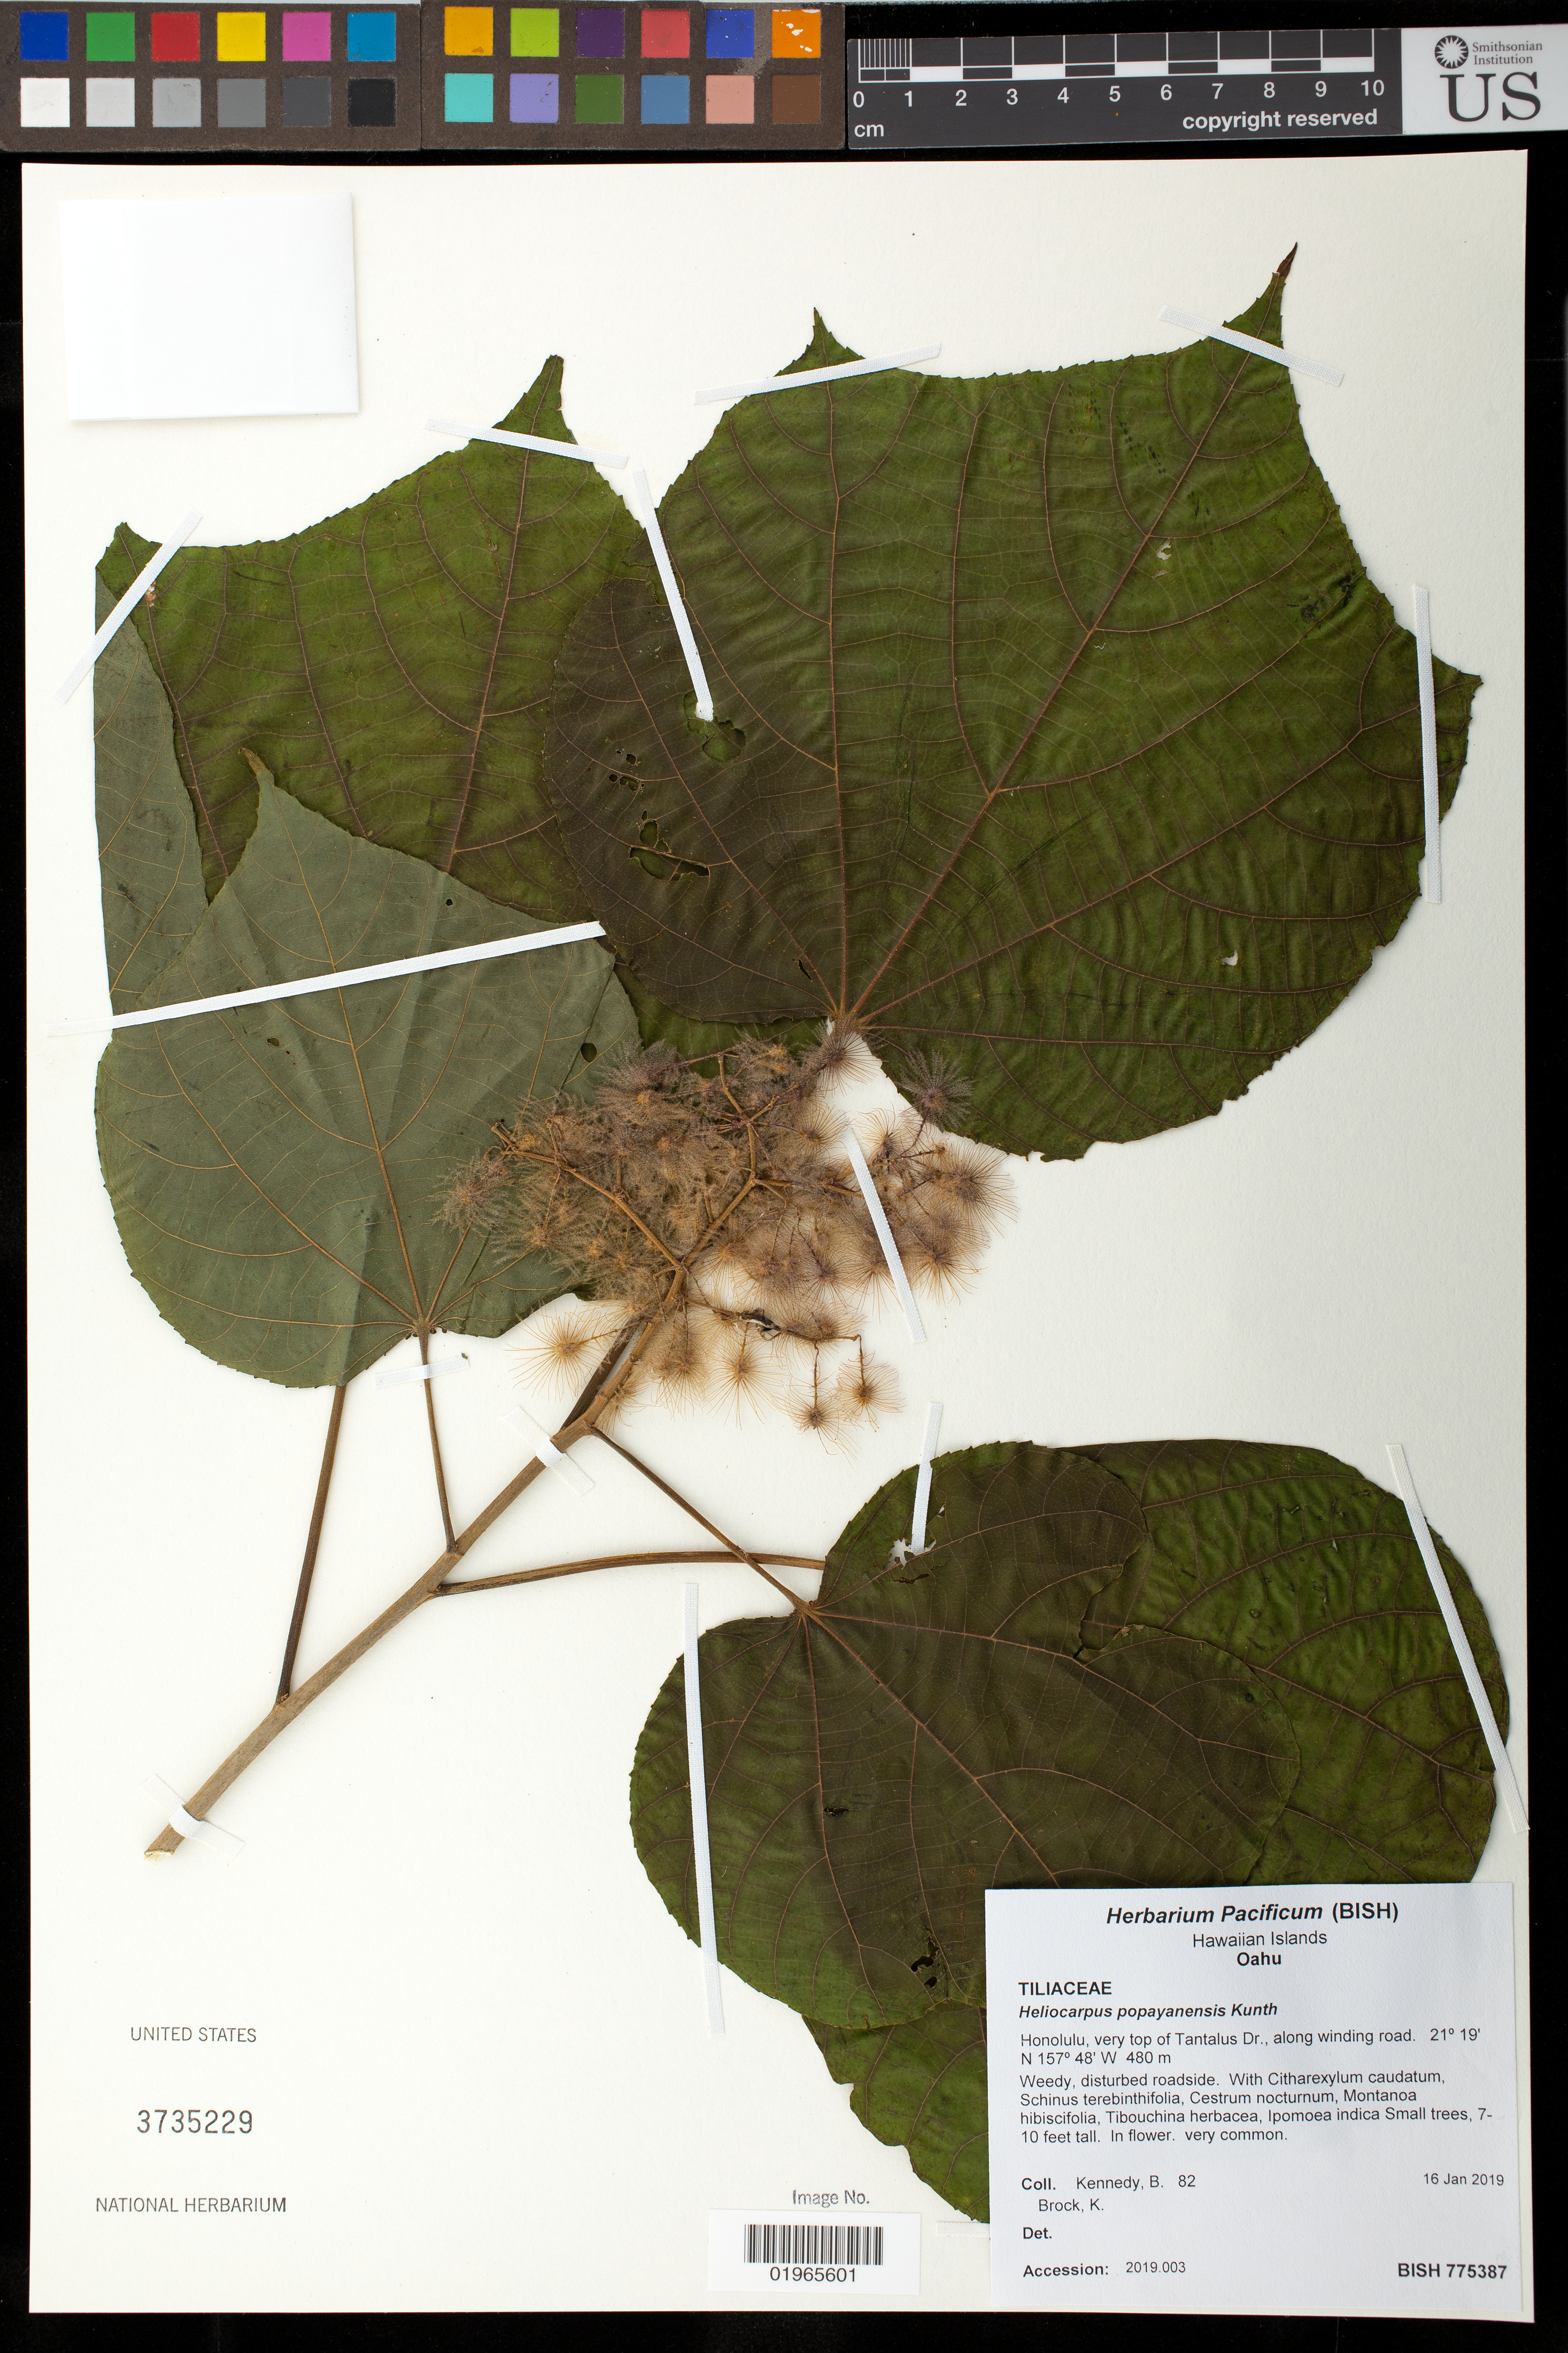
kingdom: Plantae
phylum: Tracheophyta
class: Magnoliopsida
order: Malvales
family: Malvaceae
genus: Heliocarpus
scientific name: Heliocarpus popayanensis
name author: Kunth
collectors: B. Kennedy & K. Brock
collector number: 82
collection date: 2019-01-16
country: United States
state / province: Hawaii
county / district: Honolulu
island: Oahu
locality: Honolulu, very top of Tantalus Dr., along winding road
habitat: Weedy, disturbed roadside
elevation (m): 480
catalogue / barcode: US 3735229